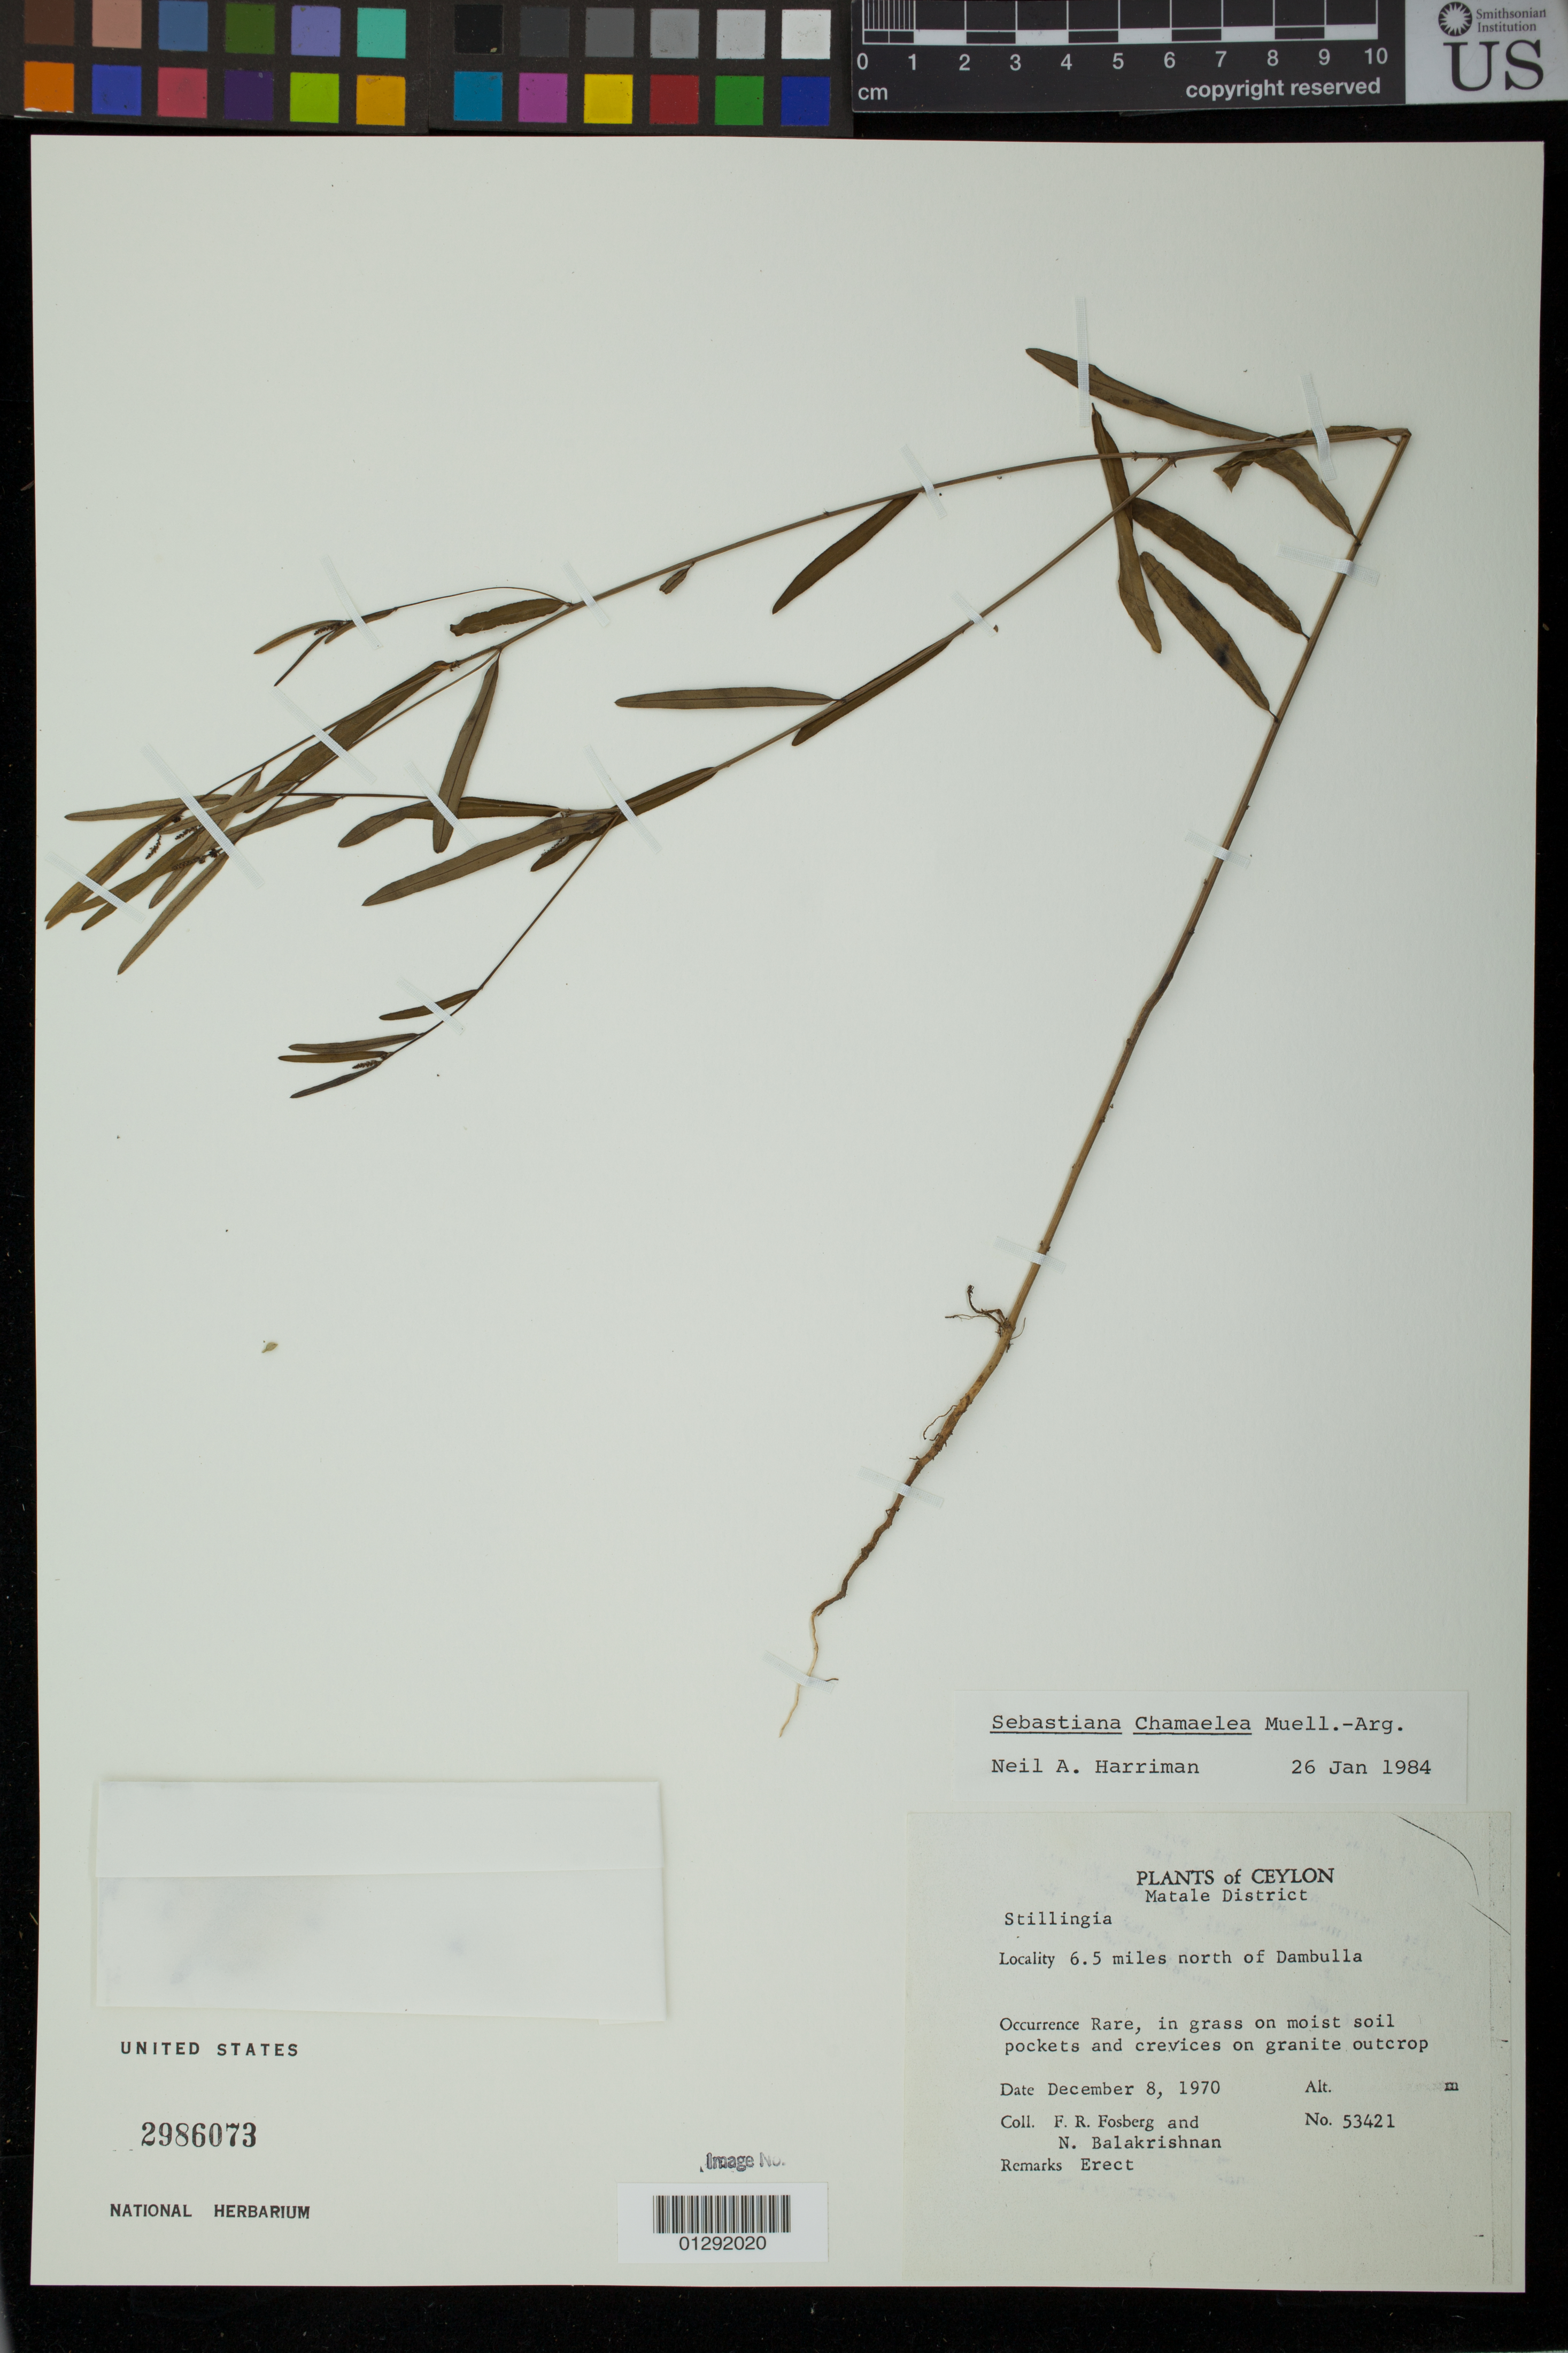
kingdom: Plantae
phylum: Tracheophyta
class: Magnoliopsida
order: Malpighiales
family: Euphorbiaceae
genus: Sebastiania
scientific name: Sebastiania chamaelea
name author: (L.) Müll. Arg.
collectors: F. R. Fosberg & N. Balakrishnan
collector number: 53421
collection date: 1970-12-08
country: Sri Lanka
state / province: Central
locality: Ceylon. Matale District. 6.5 miles north of Dambulla.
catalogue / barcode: US 2986073